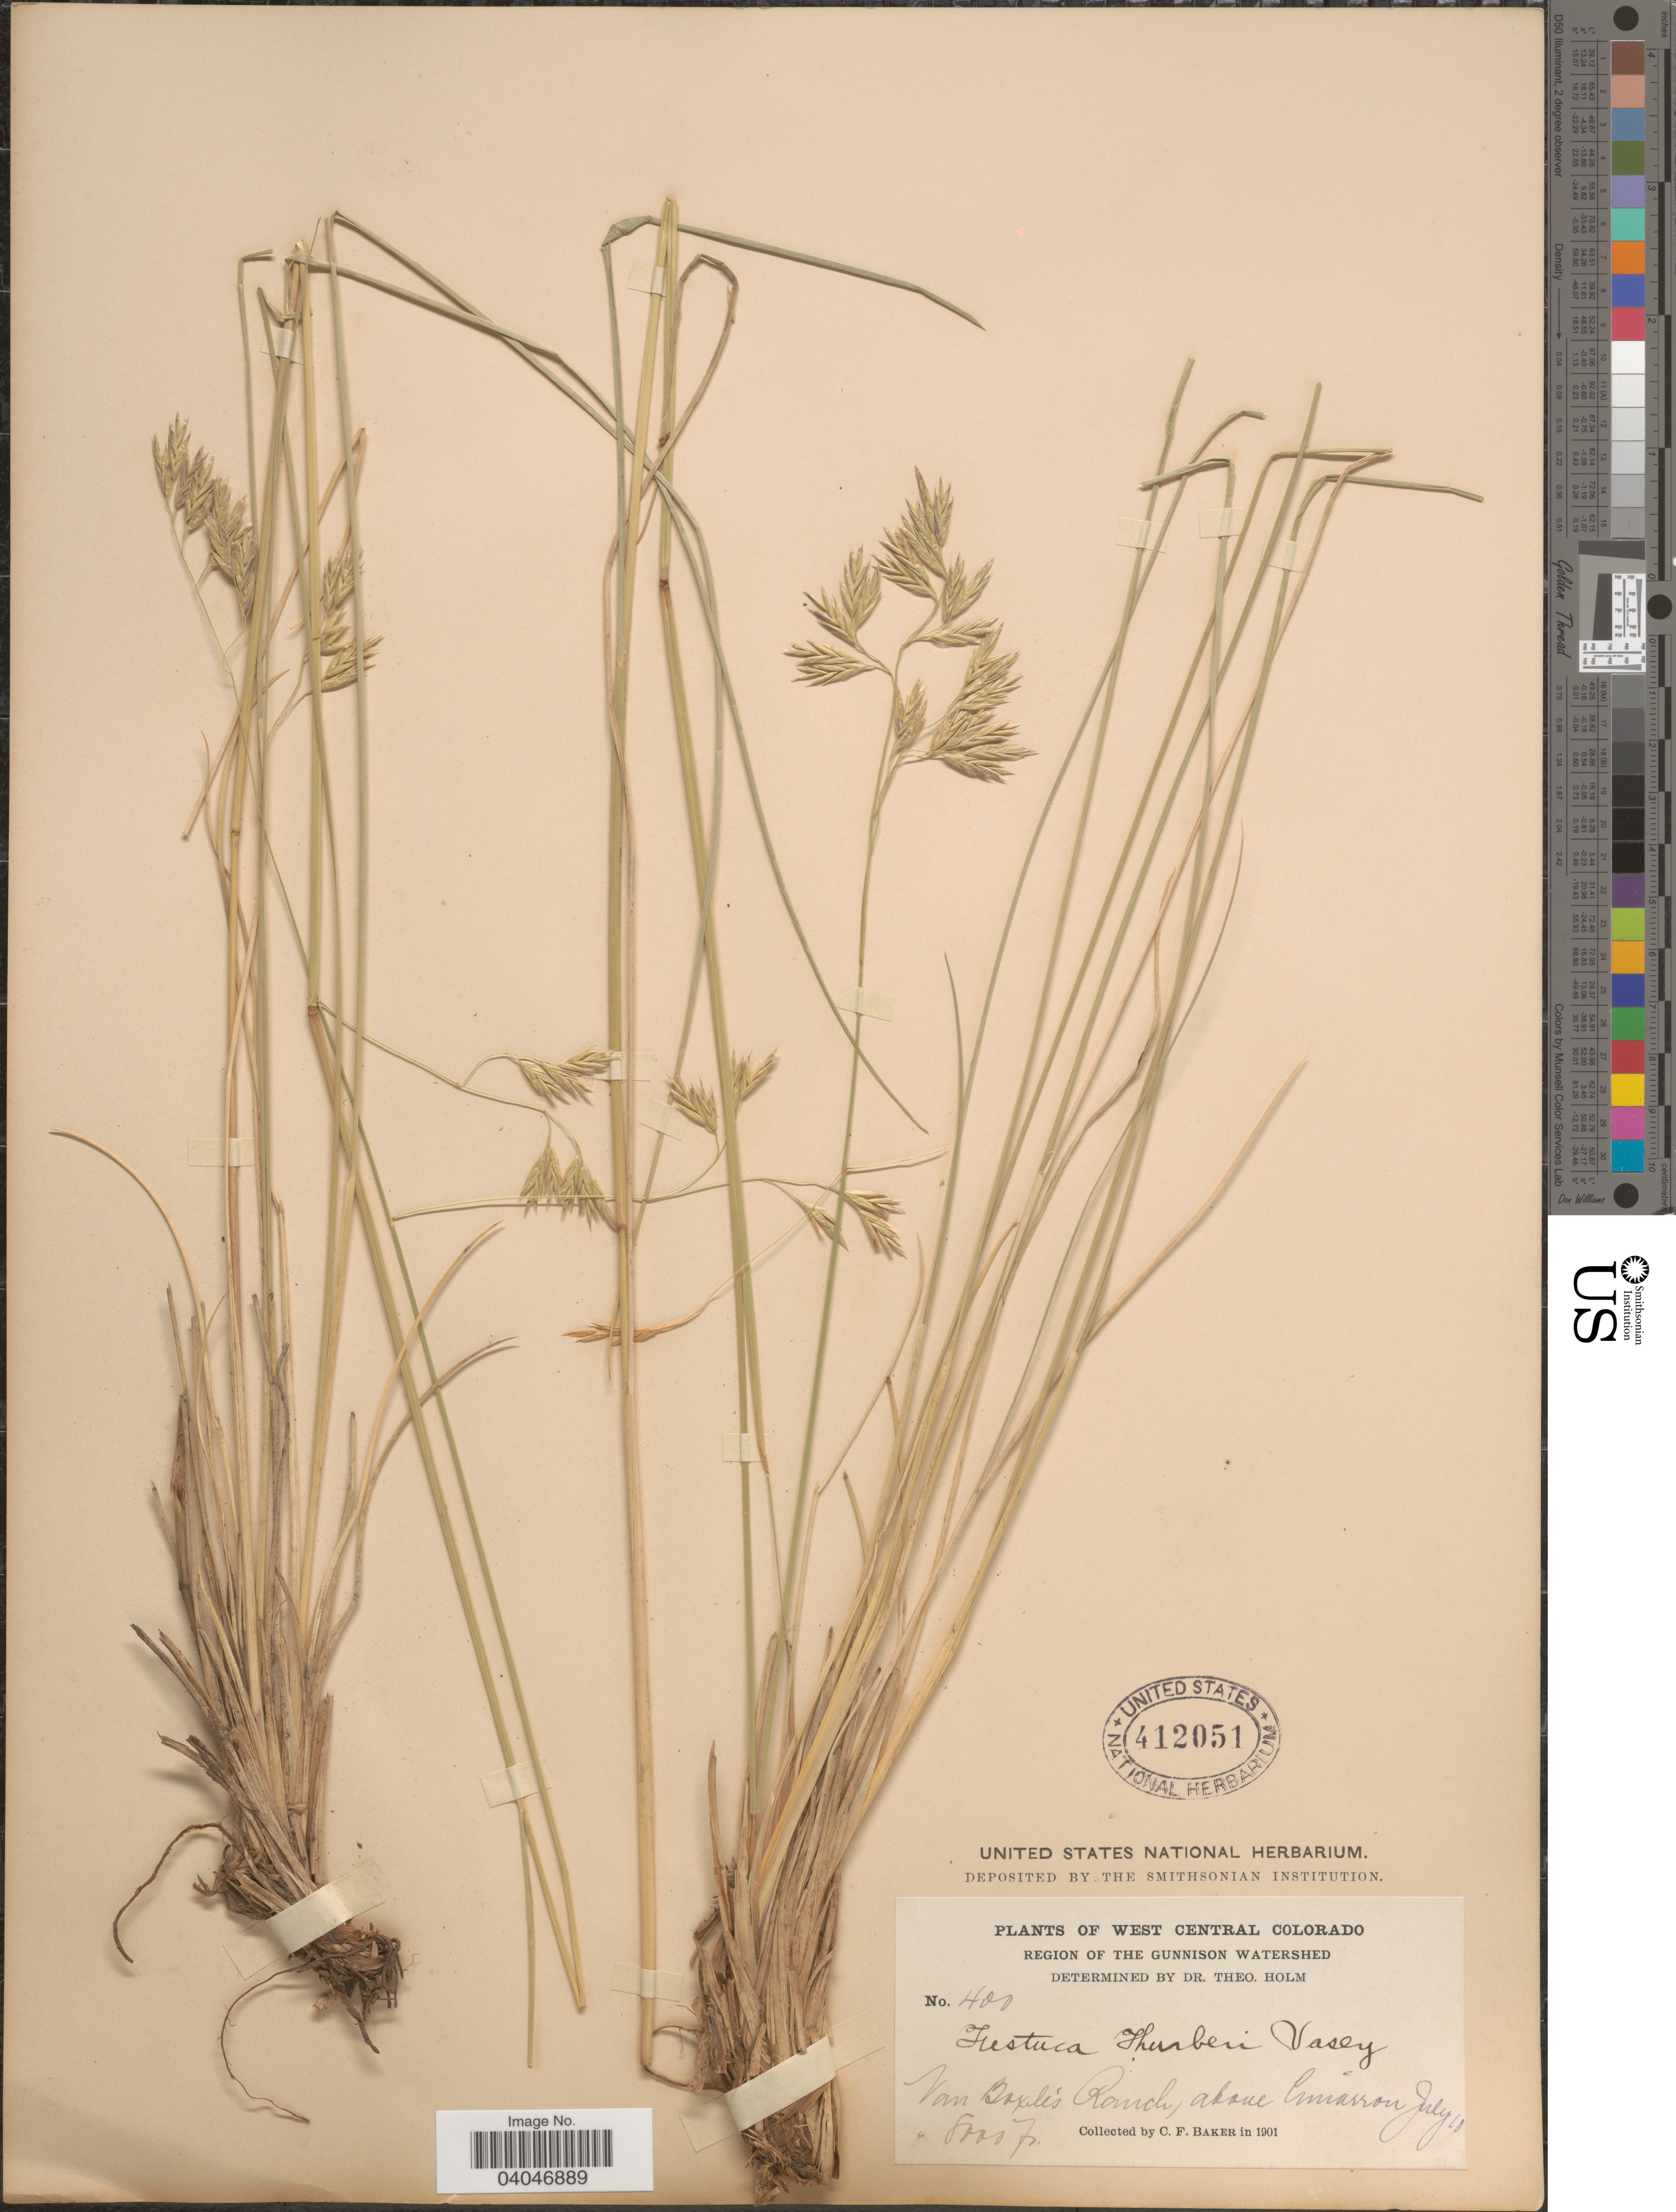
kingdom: Plantae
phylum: Tracheophyta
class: Liliopsida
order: Poales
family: Poaceae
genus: Festuca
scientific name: Festuca thurberi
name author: Vasey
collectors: C. F. Baker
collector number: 400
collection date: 1901-07-10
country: United States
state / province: Colorado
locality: West Central Colorado. Region of the Gunnison Watershed. Van Boxle's Ranch, above Cimarron.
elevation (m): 2438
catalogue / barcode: US 412051